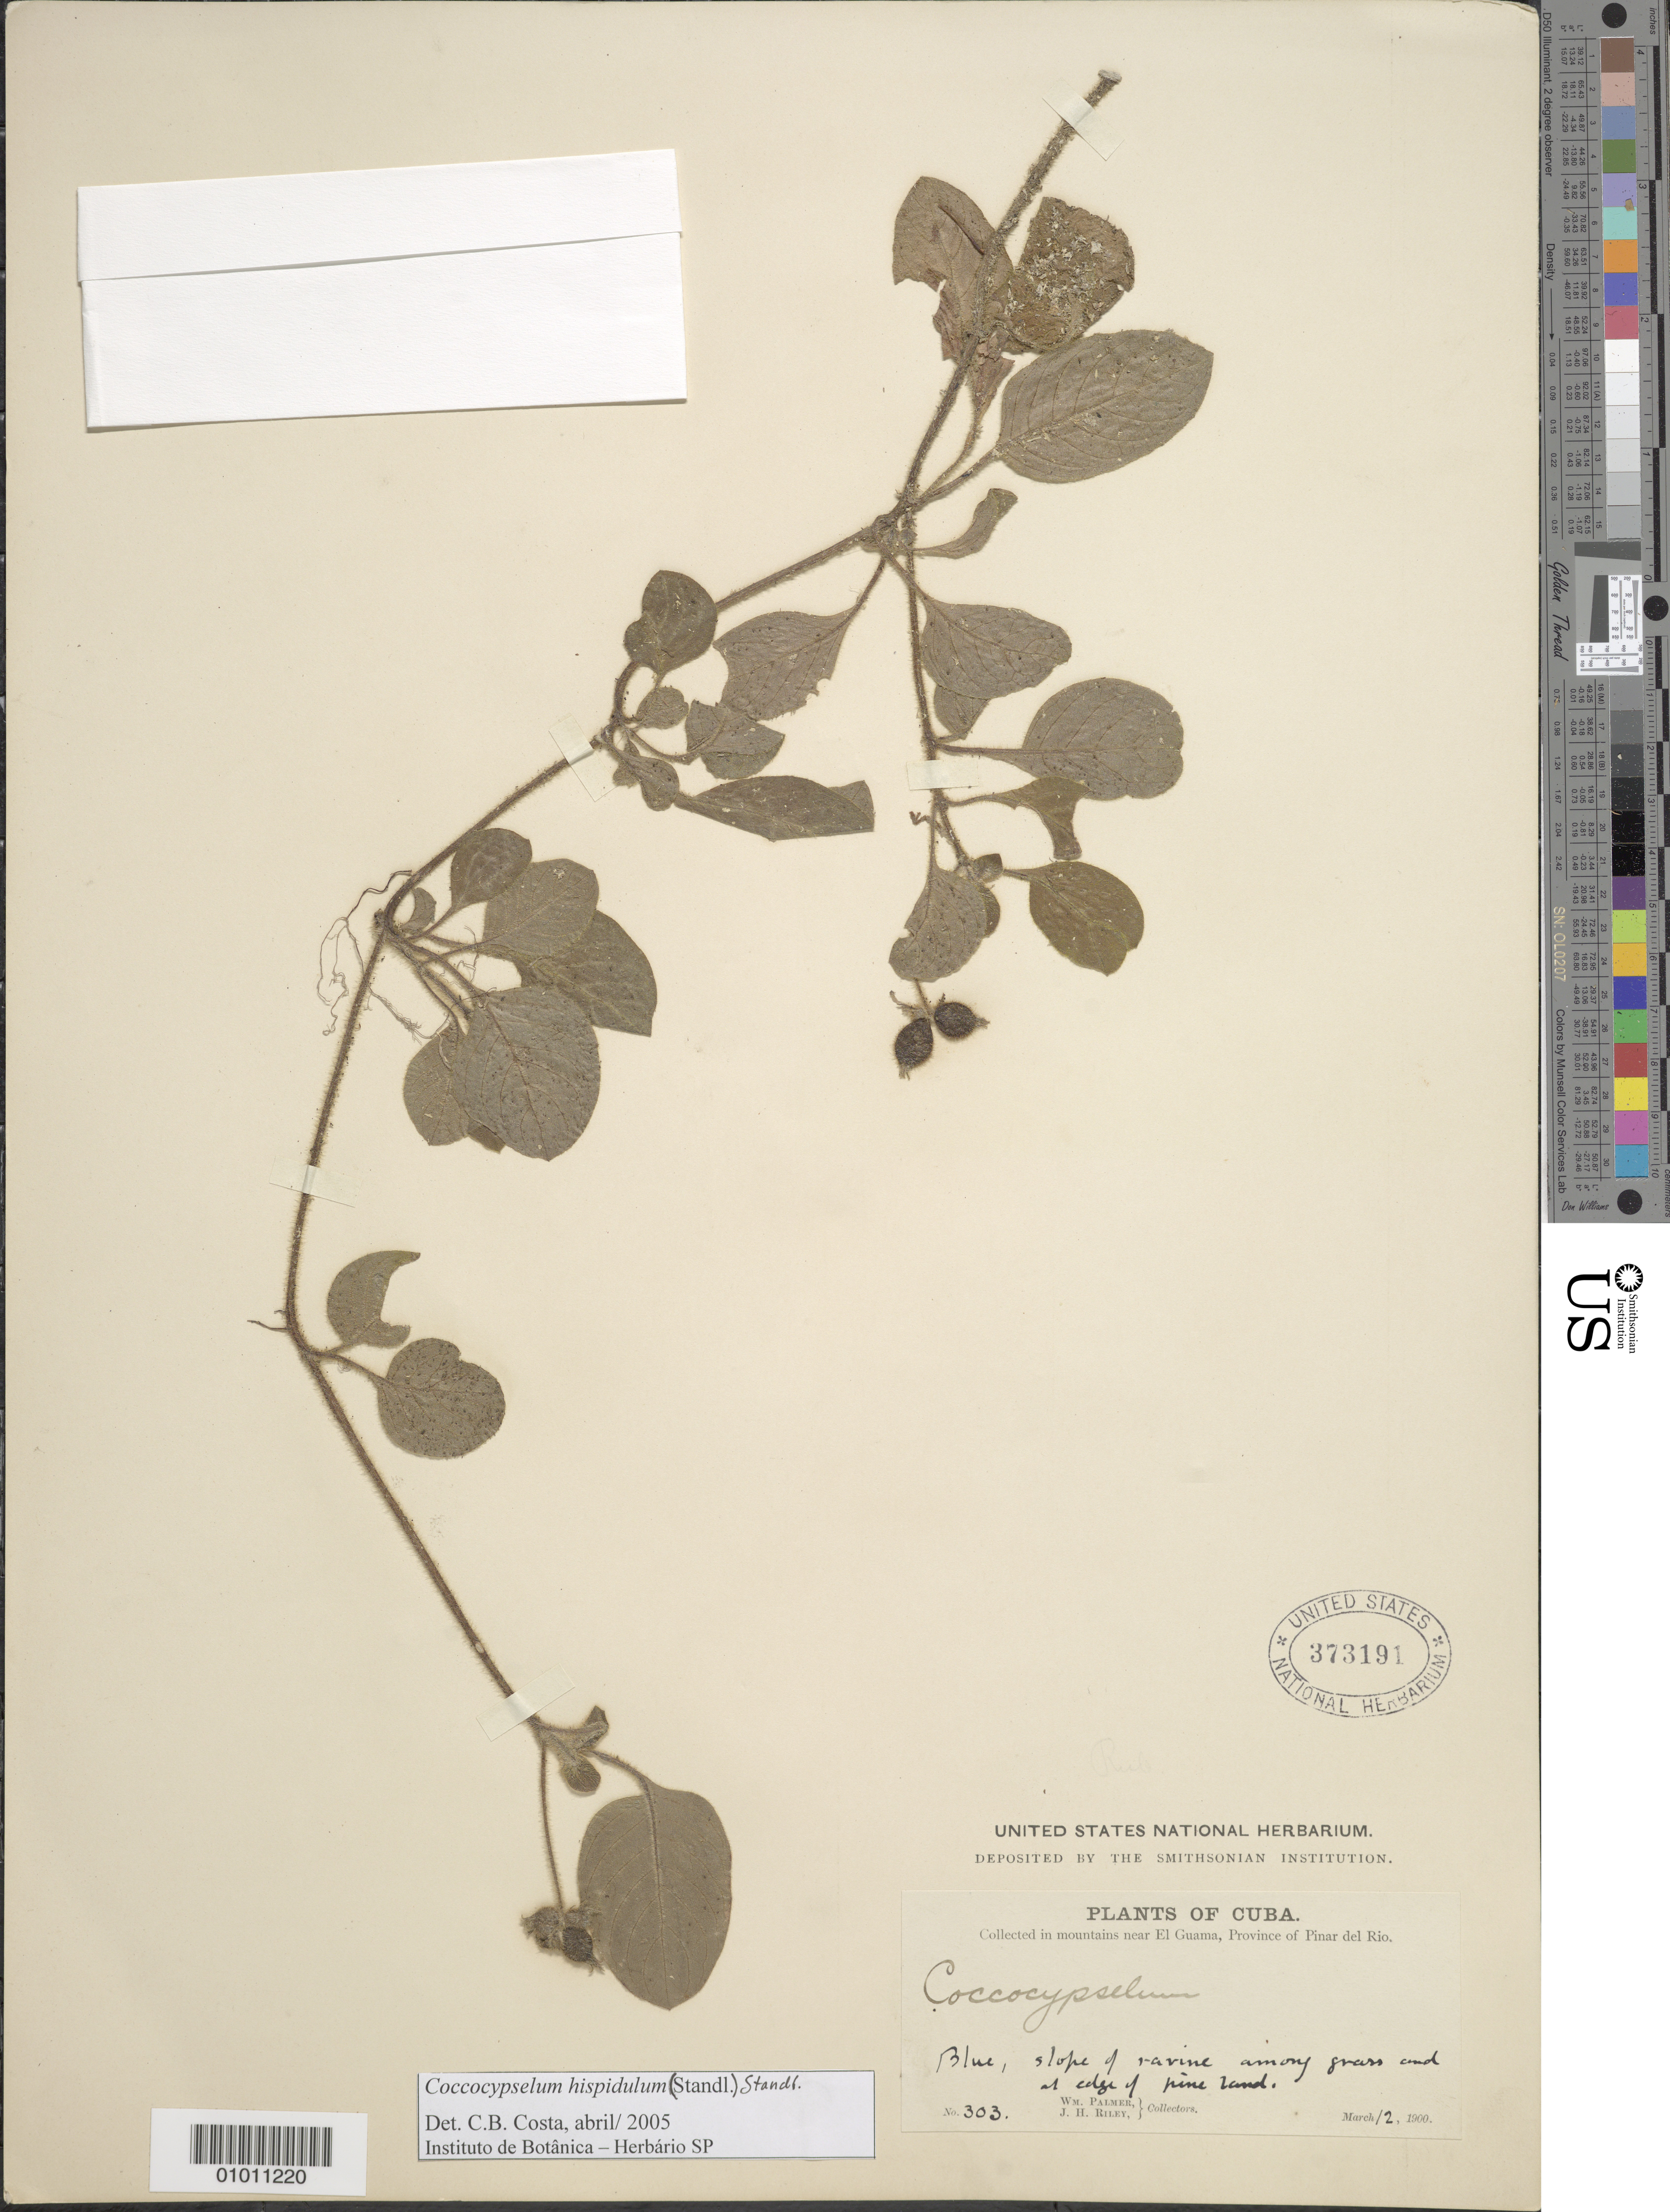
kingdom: Plantae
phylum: Tracheophyta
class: Magnoliopsida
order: Gentianales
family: Rubiaceae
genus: Coccocypselum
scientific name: Coccocypselum hispidulum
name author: (Standl.) Standl.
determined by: Costa, C. B.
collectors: W. Palmer & J. H. Riley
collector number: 303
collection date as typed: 12 Mar 1900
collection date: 1900-03-12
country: Cuba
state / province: Pinar del Rio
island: Cuba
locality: Mountains near El Guama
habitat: Slope of ravine among grass and at edge of pine land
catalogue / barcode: US 373191